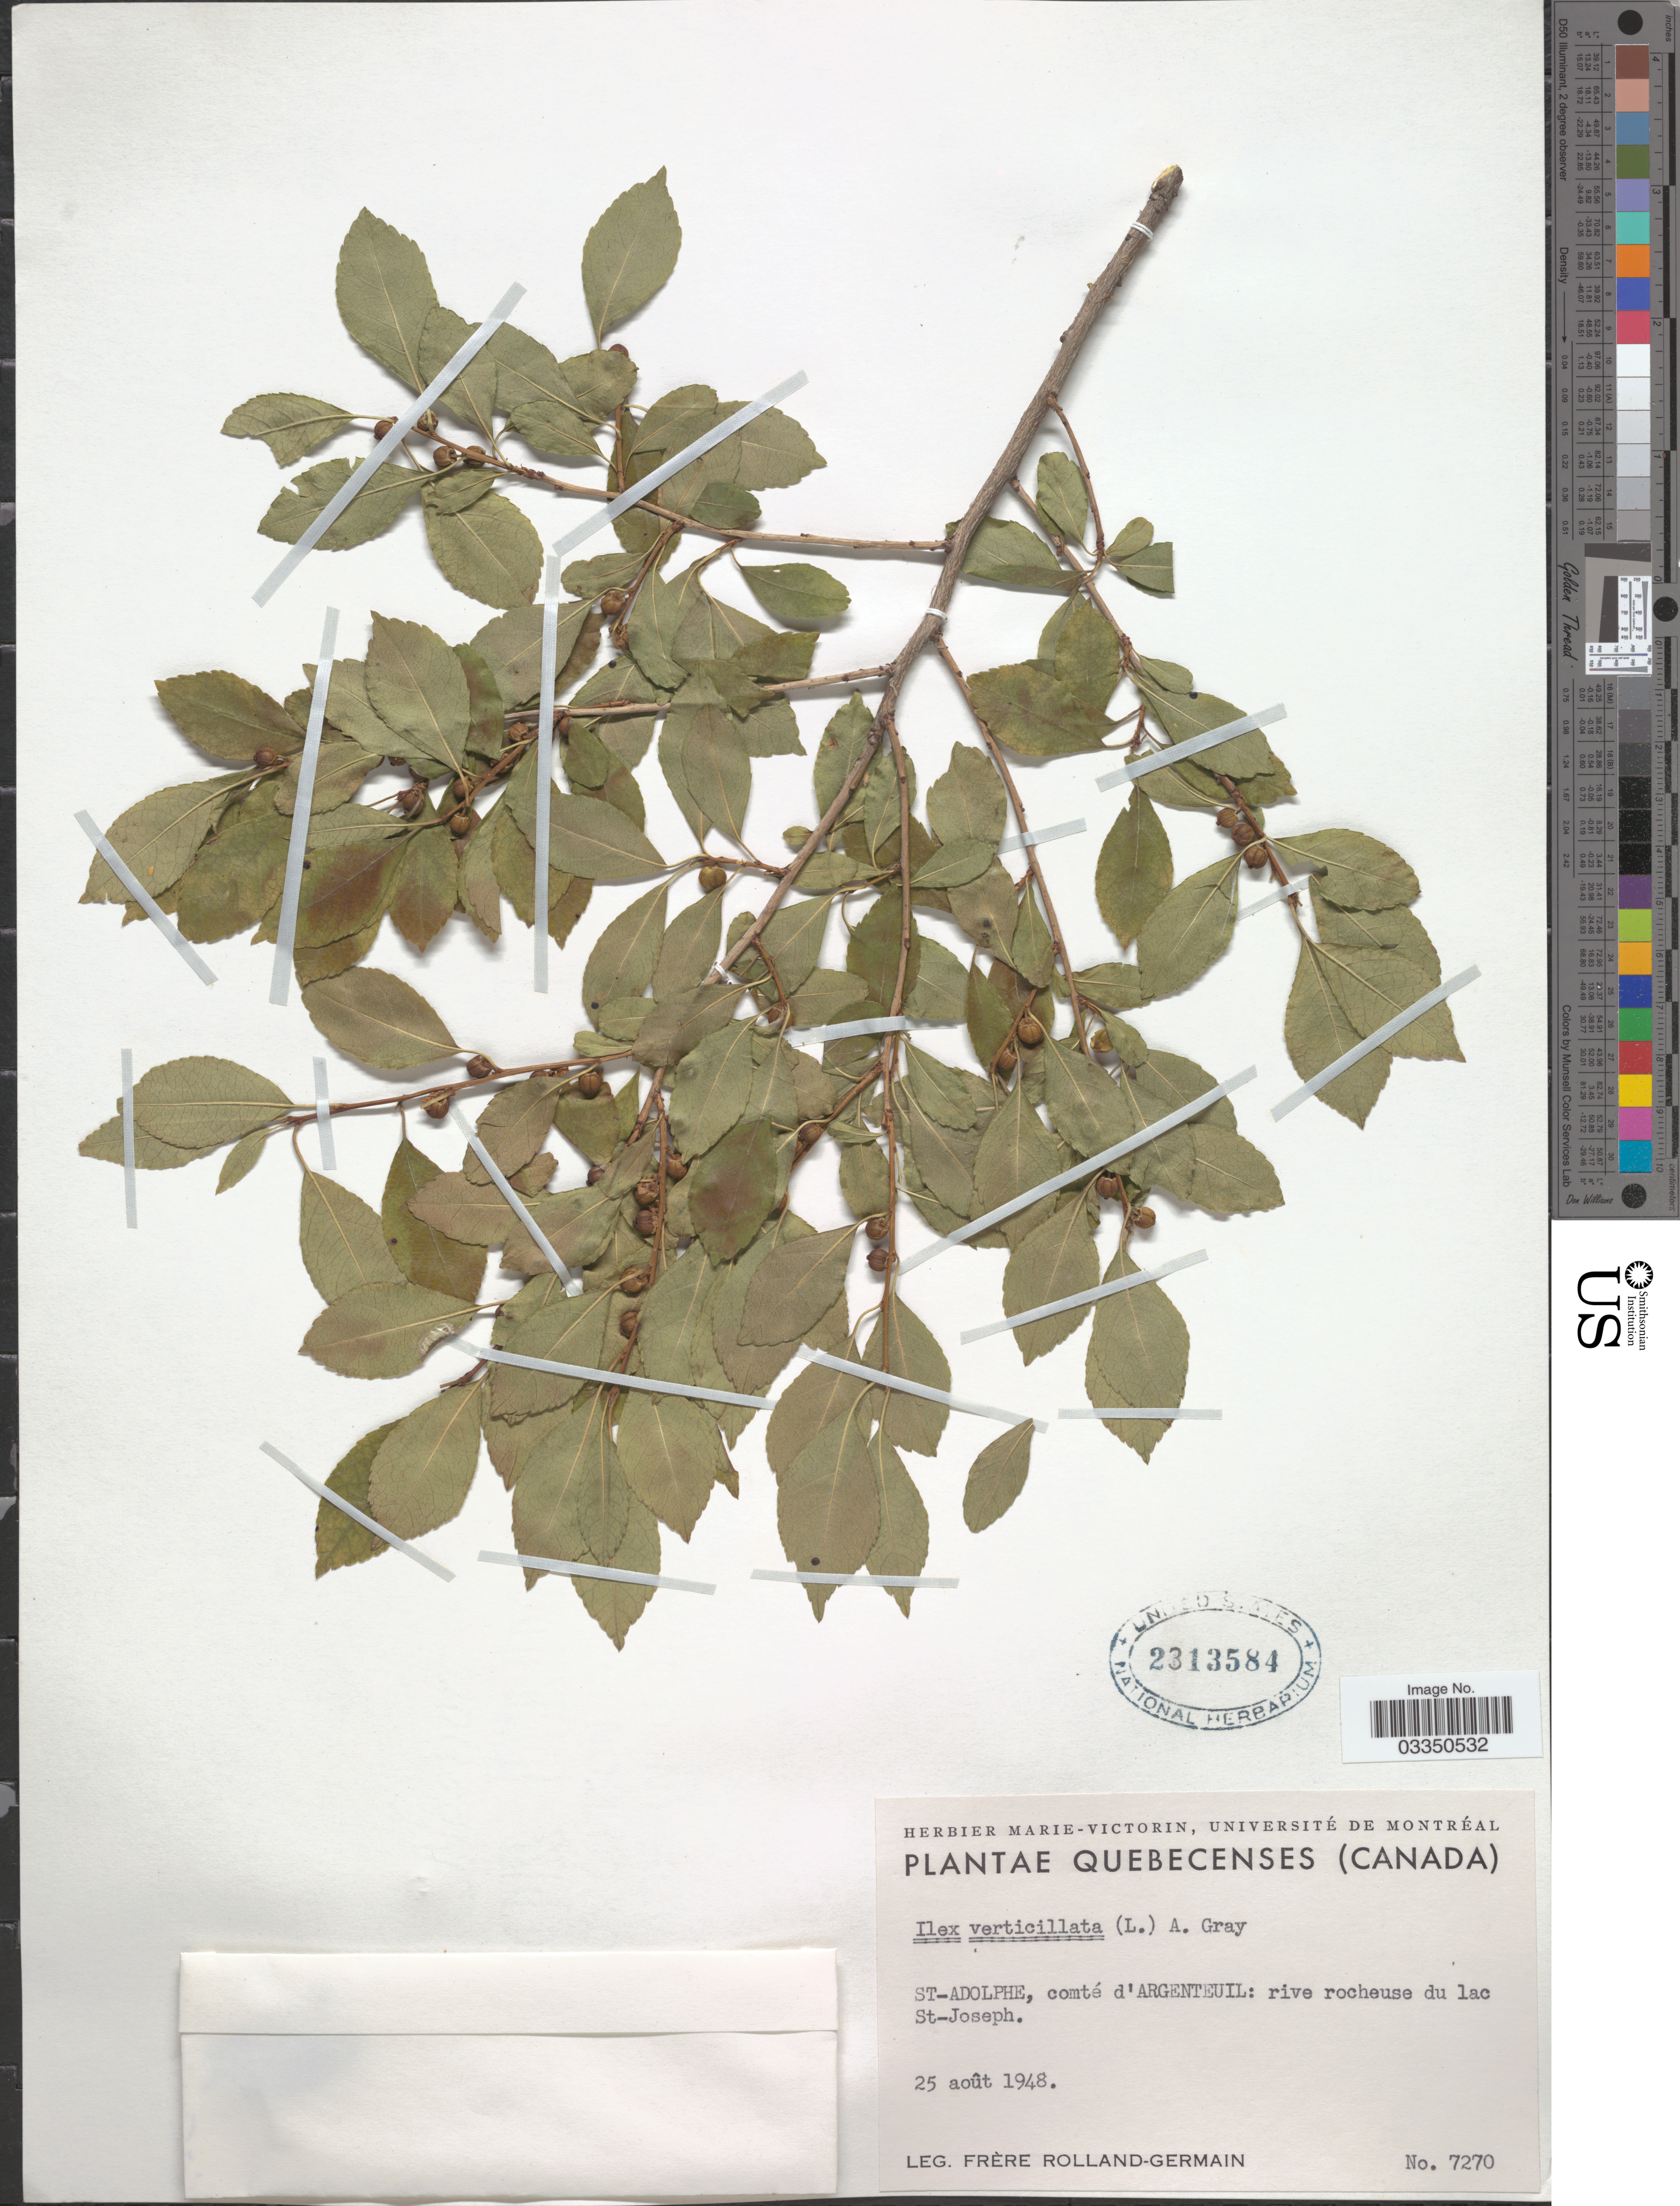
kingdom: Plantae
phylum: Tracheophyta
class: Magnoliopsida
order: Aquifoliales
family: Aquifoliaceae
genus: Ilex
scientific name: Ilex verticillata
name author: (L.) A. Gray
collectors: Rolland-Germain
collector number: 7270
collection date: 1948-08-25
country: Canada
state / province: Quebec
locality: Quebecenses. St-Adolphe, comté d'Argenteuil: rive rocheuse du lac St-Joseph.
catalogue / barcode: US 2313584